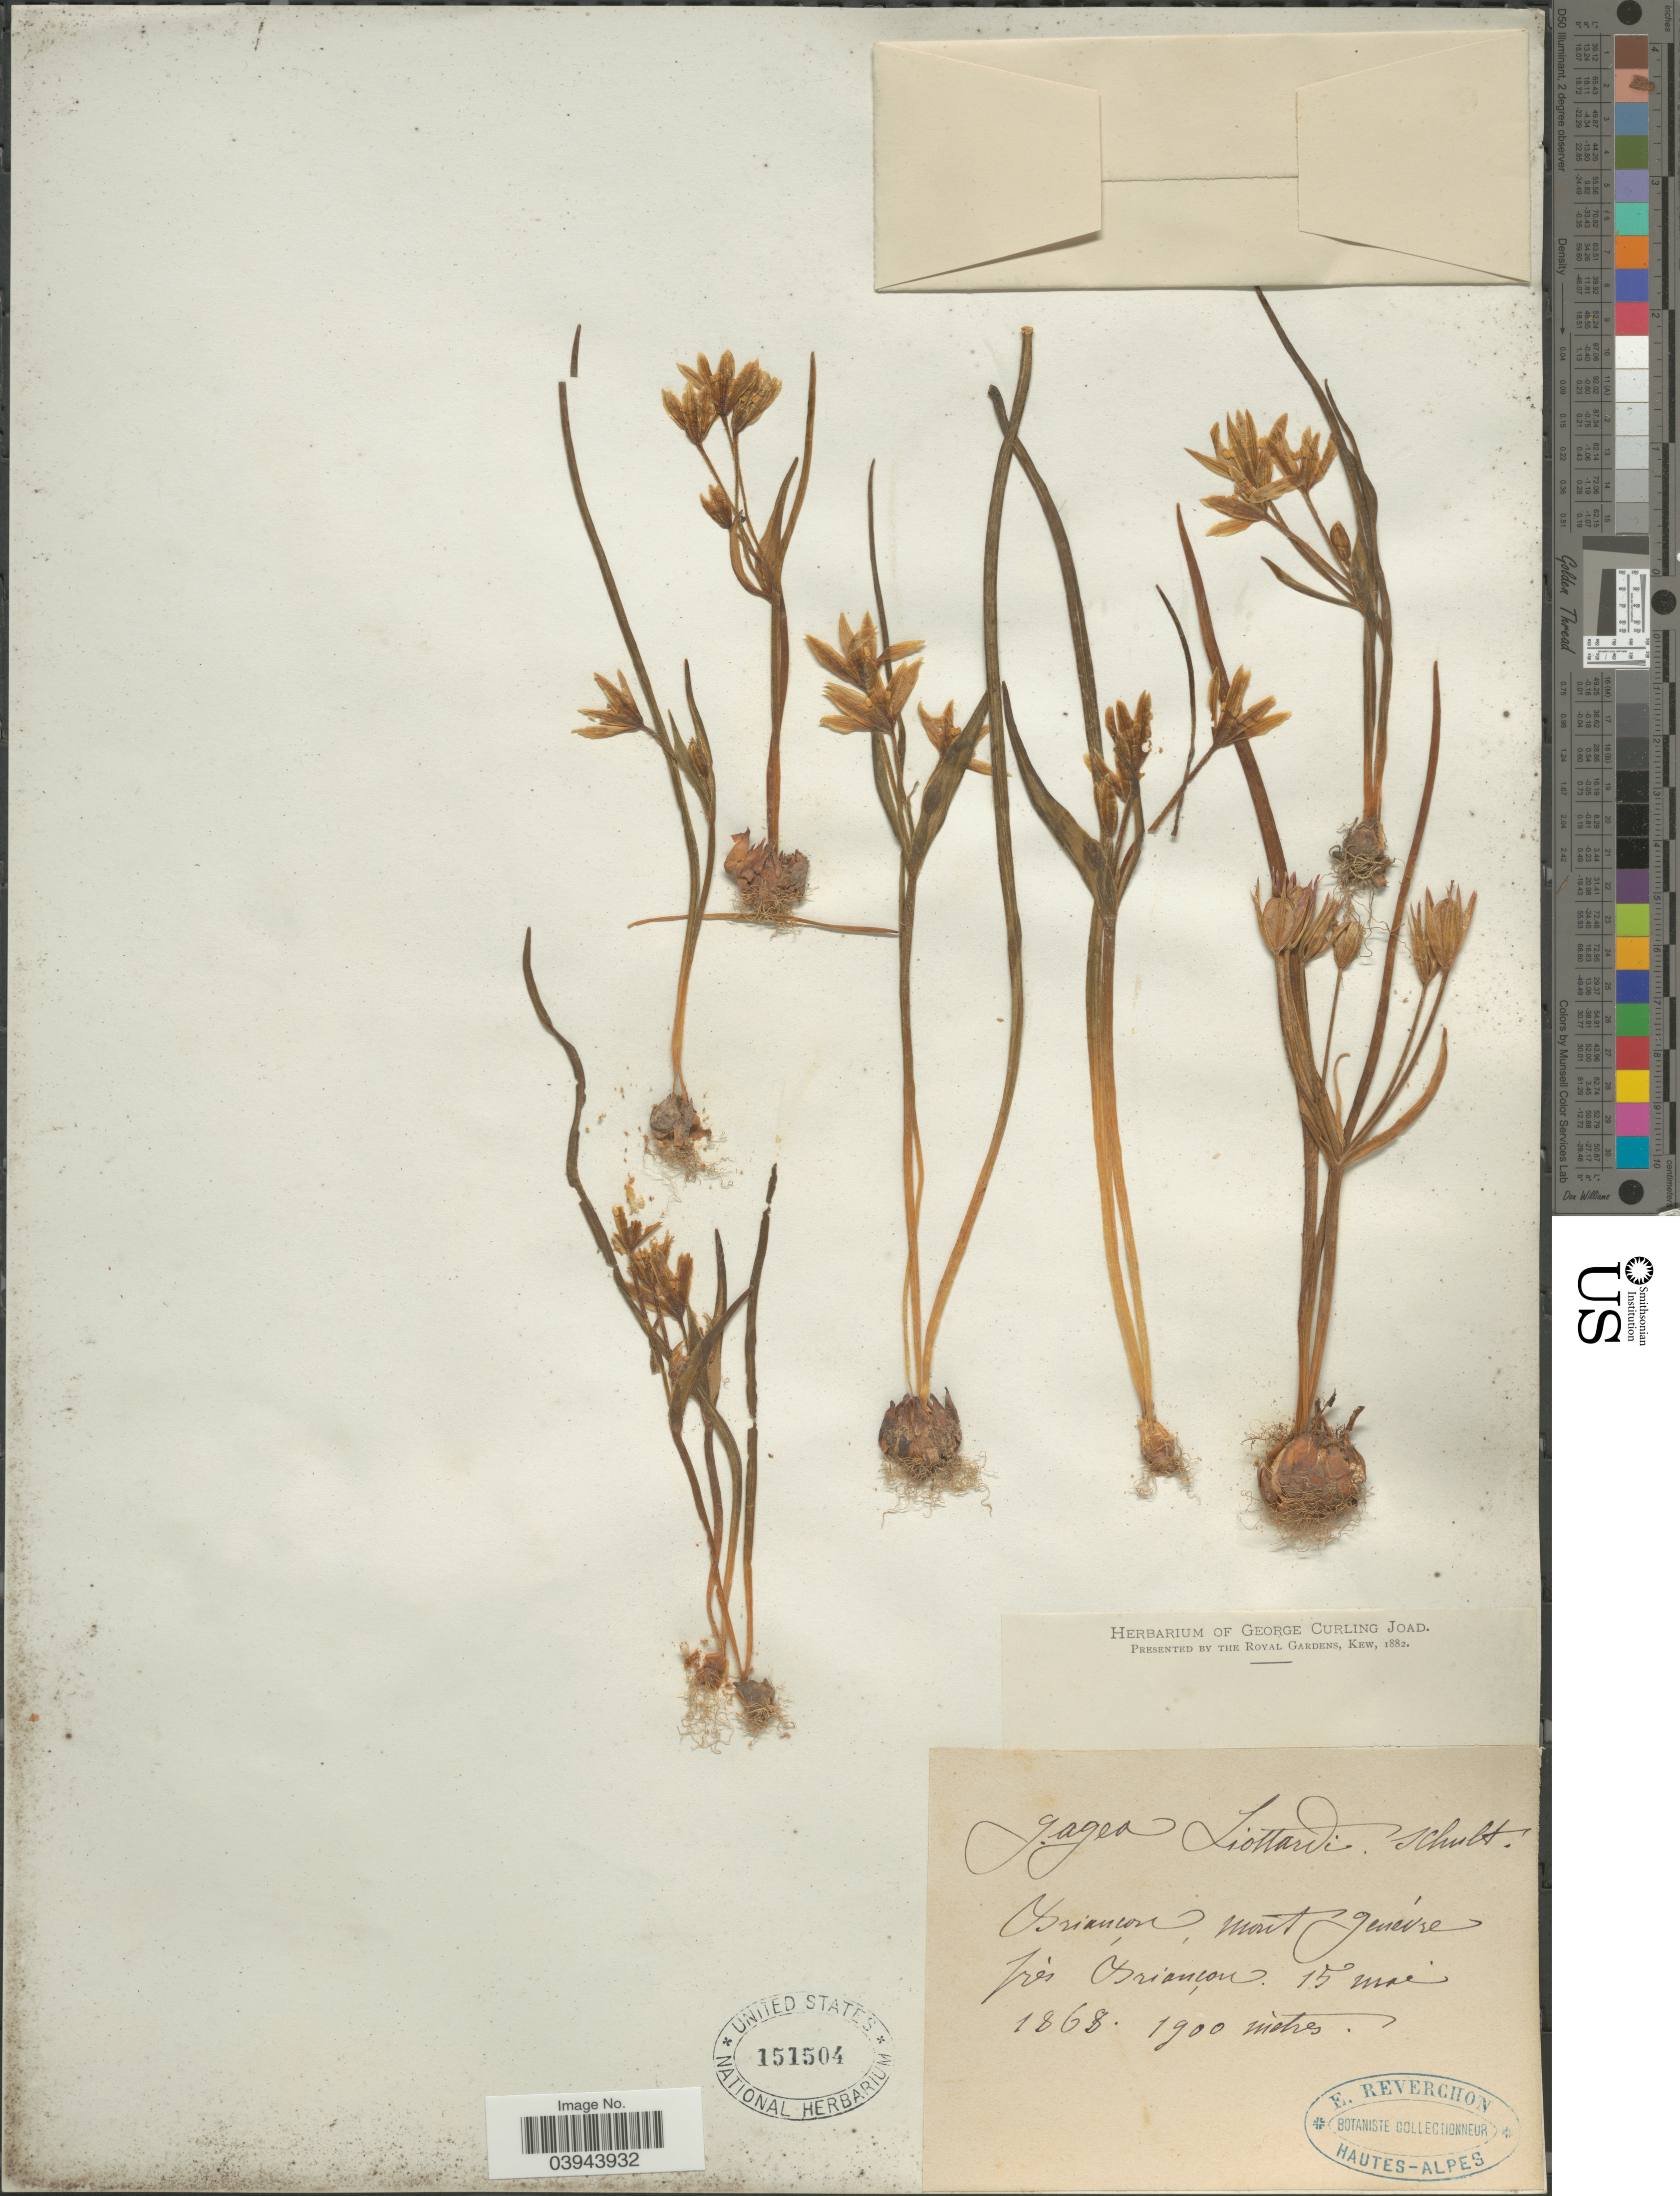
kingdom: Plantae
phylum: Tracheophyta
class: Liliopsida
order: Liliales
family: Liliaceae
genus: Gagea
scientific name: Gagea liottardi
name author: Bourg. ex Nyman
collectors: E. Reverchon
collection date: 1868-05-15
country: Switzerland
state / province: Genève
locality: Briancon, mont Genéva près Briancon.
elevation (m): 1900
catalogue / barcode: US 151504